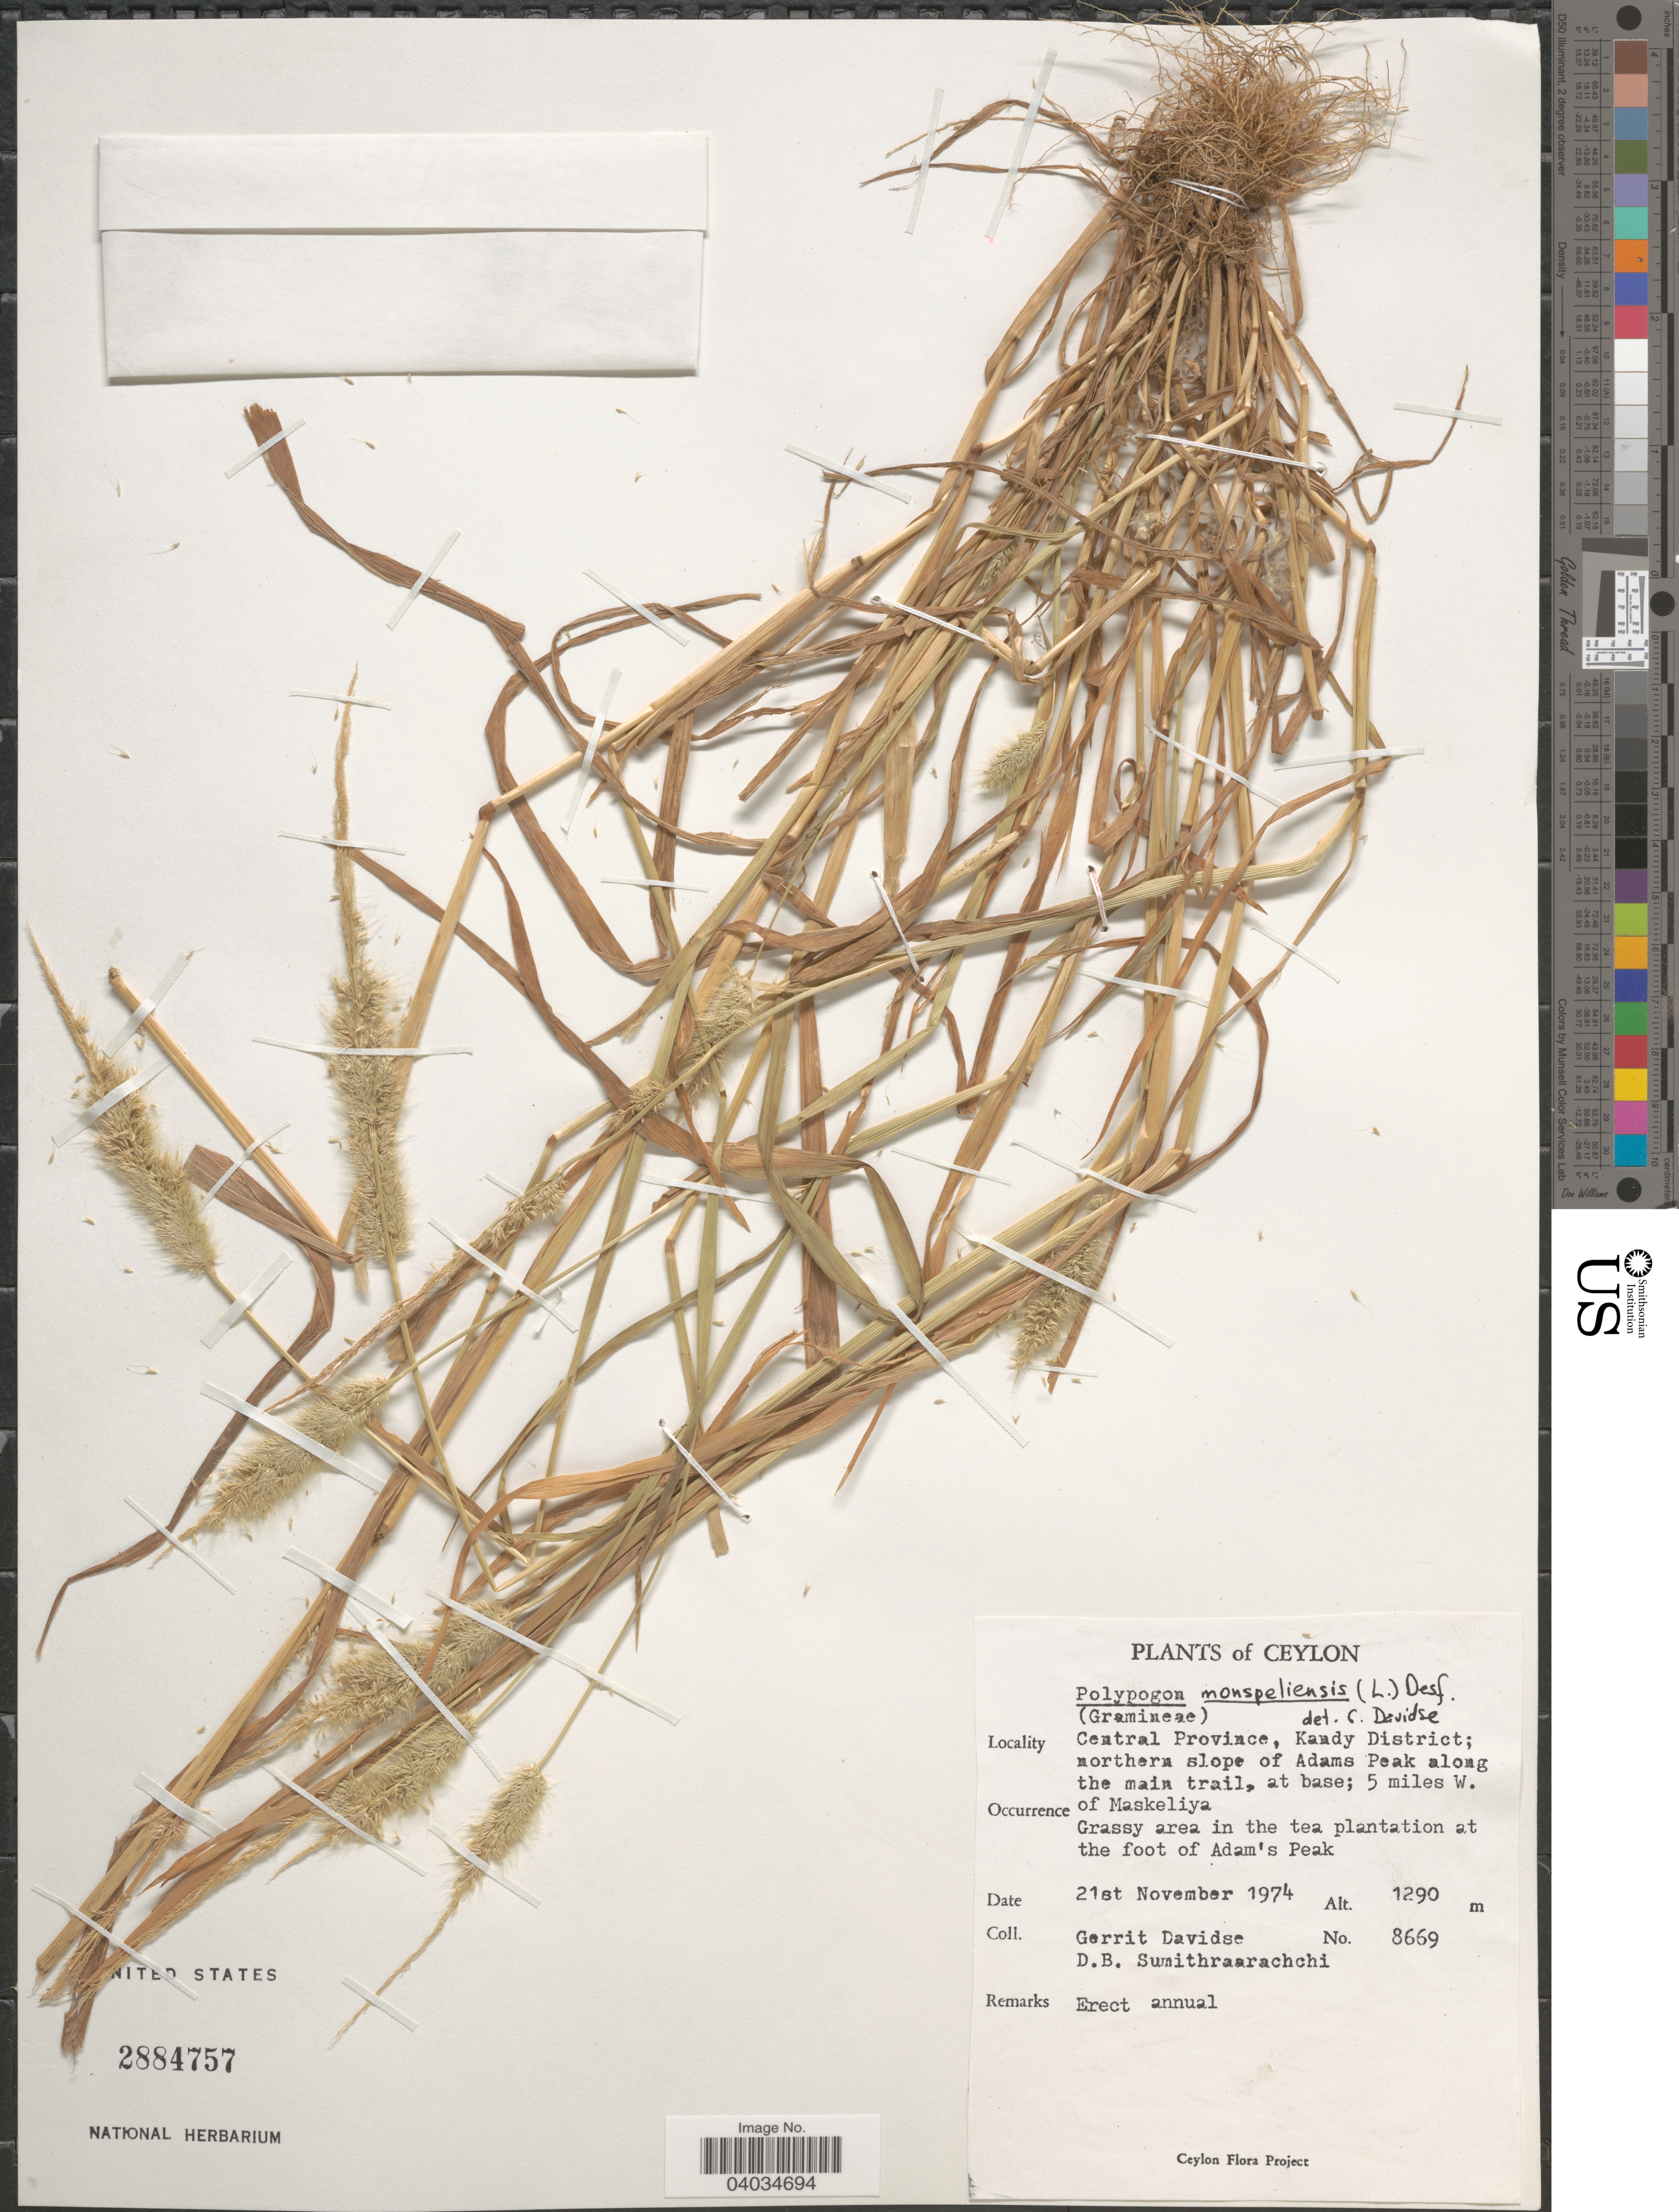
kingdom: Plantae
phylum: Tracheophyta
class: Liliopsida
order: Poales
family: Poaceae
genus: Polypogon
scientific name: Polypogon monspeliensis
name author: (L.) Desf.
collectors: G. Davidse & D. B. Sumithraarachchi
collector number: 8669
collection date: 1974-11-21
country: Sri Lanka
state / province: Central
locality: Ceylon. Kandy District; northern slope of Adams Peak along the main trail, at base; 5 miles W. of Maskeliya. In the tea plantation at the foot of Adam's Peak.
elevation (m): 1290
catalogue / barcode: US 2884757